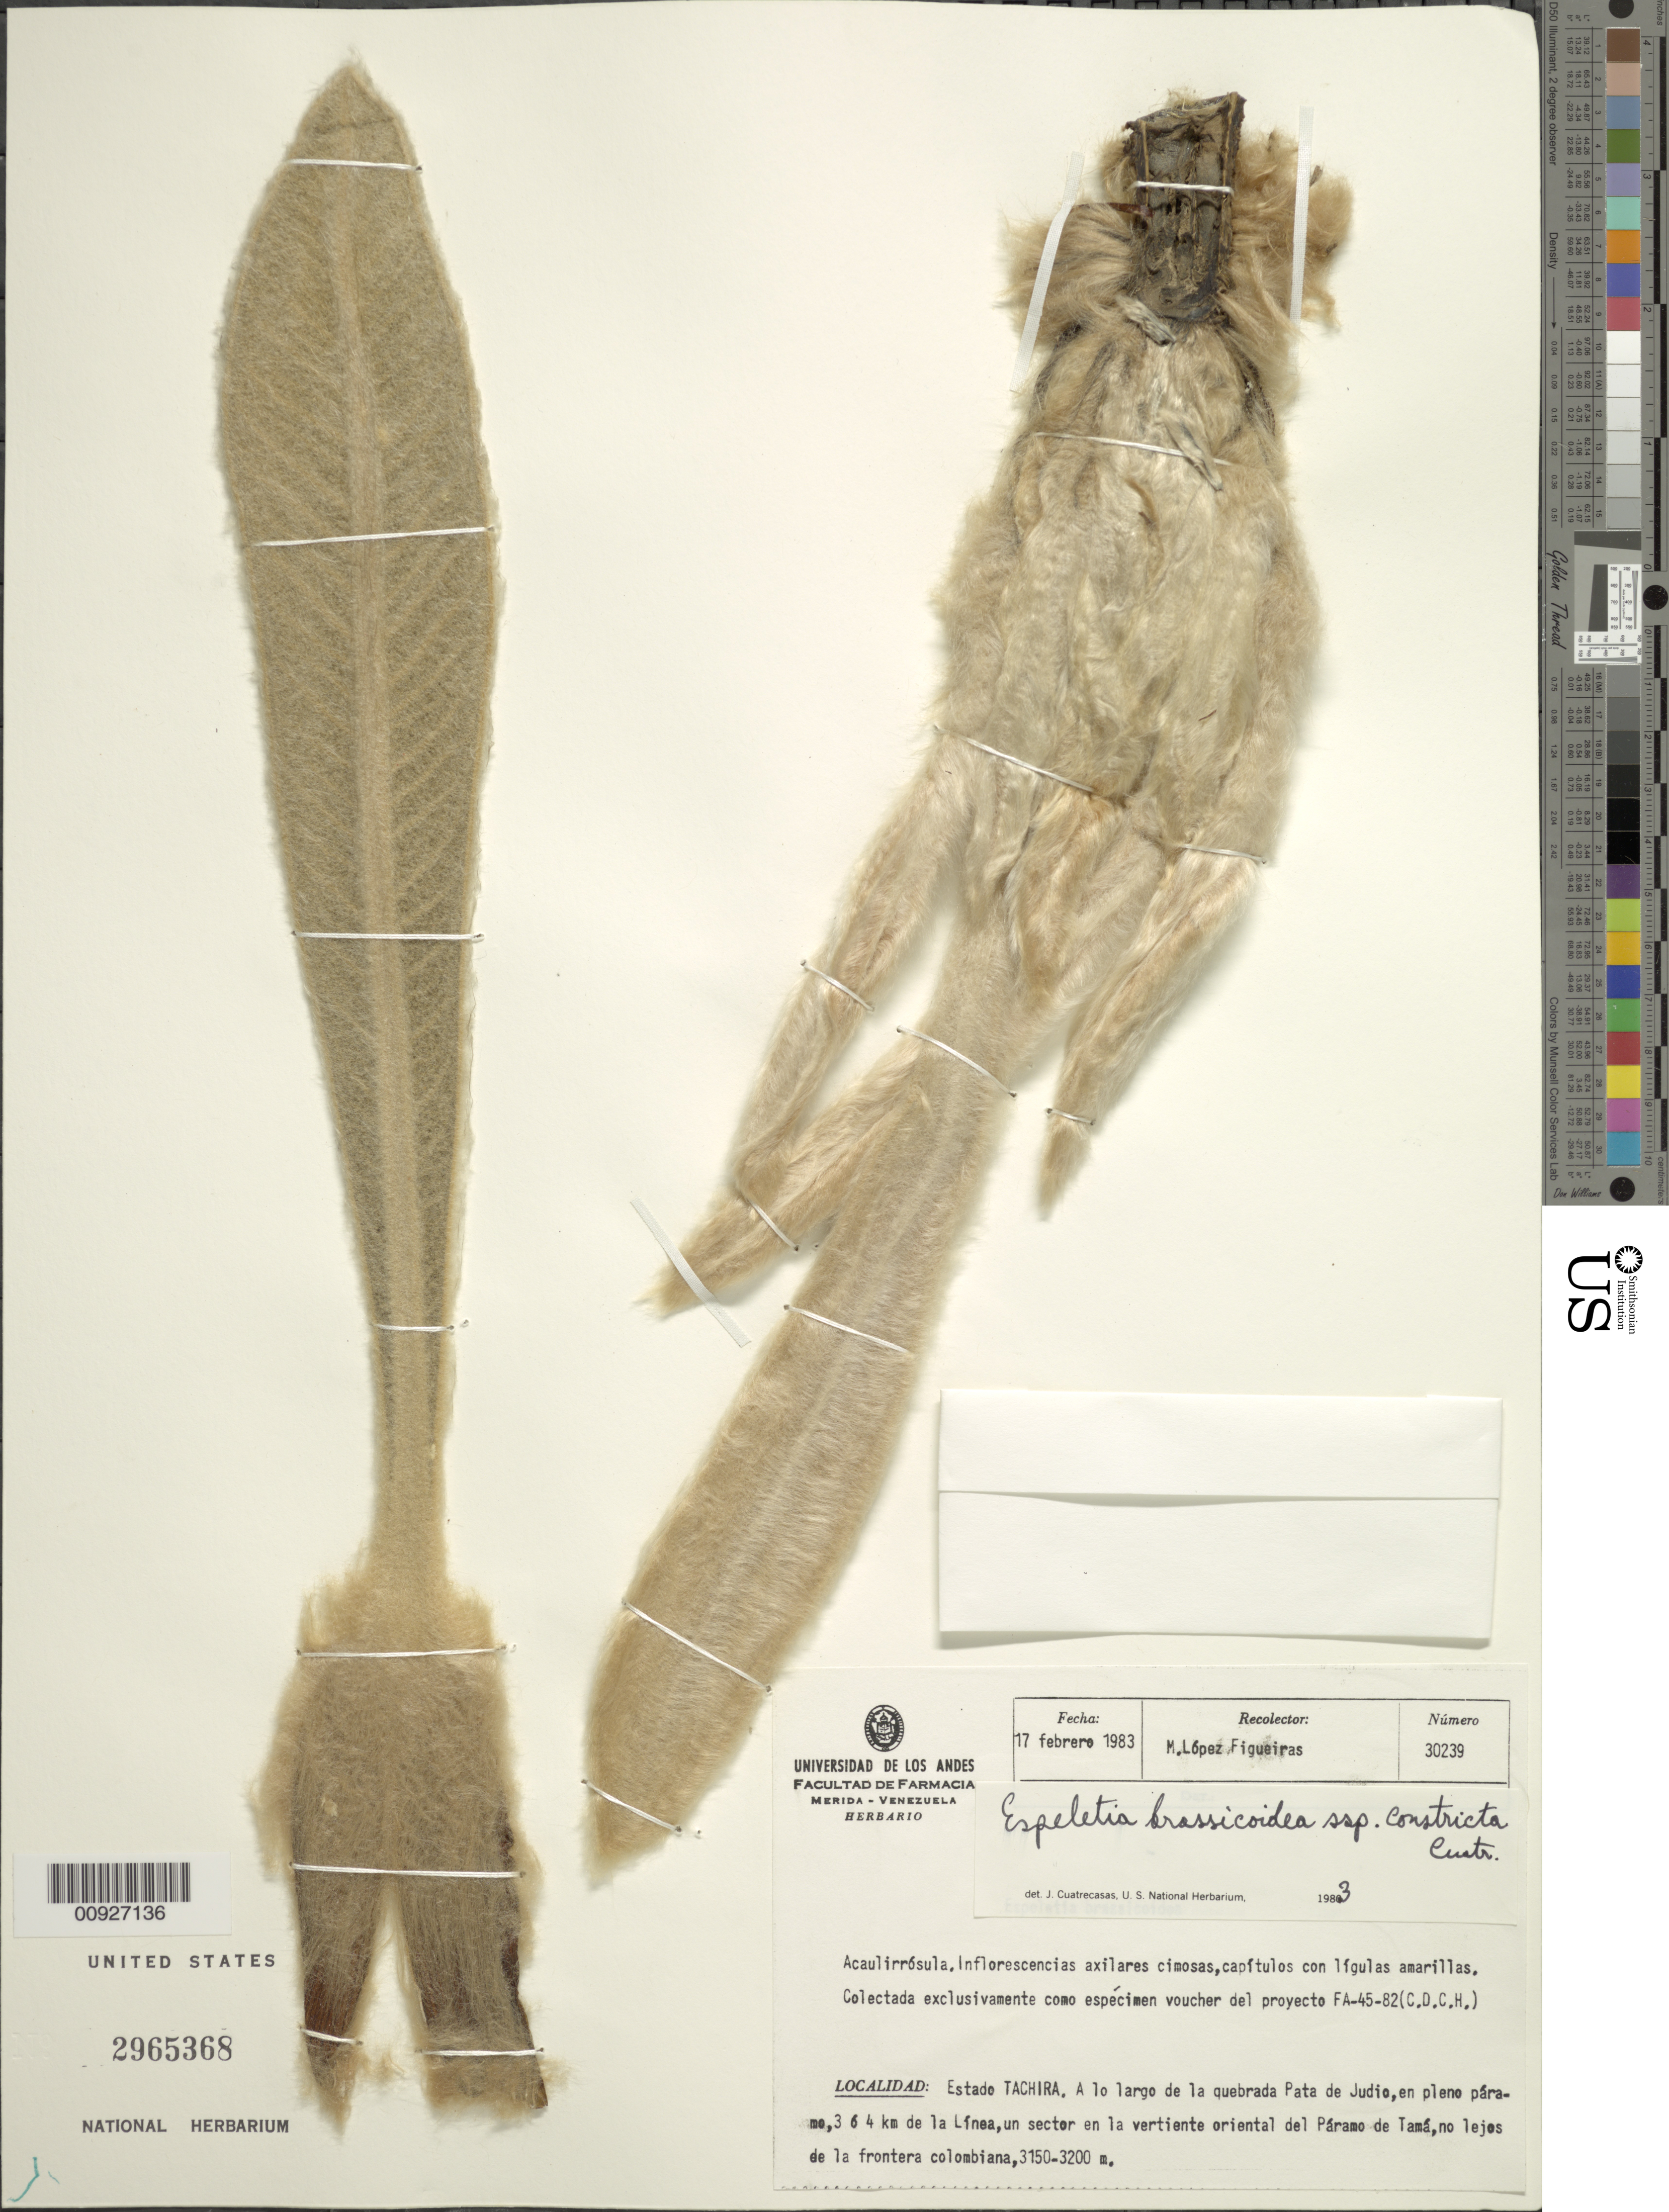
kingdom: Plantae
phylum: Tracheophyta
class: Magnoliopsida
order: Asterales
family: Asteraceae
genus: Espeletia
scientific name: Espeletia brassicoidea f. constricta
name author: Cuatrec.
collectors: M. López Figueiras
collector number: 30239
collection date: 1983-02-17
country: Venezuela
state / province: Táchira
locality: A lo lardo de la quebrada Pata de Judio, en pleno páramo, 3 ó 4 km de la Línea, un sector oriental del Páramo de Tamá, no lejos de la frontera colombiana.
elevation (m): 3150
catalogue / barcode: US 2965368